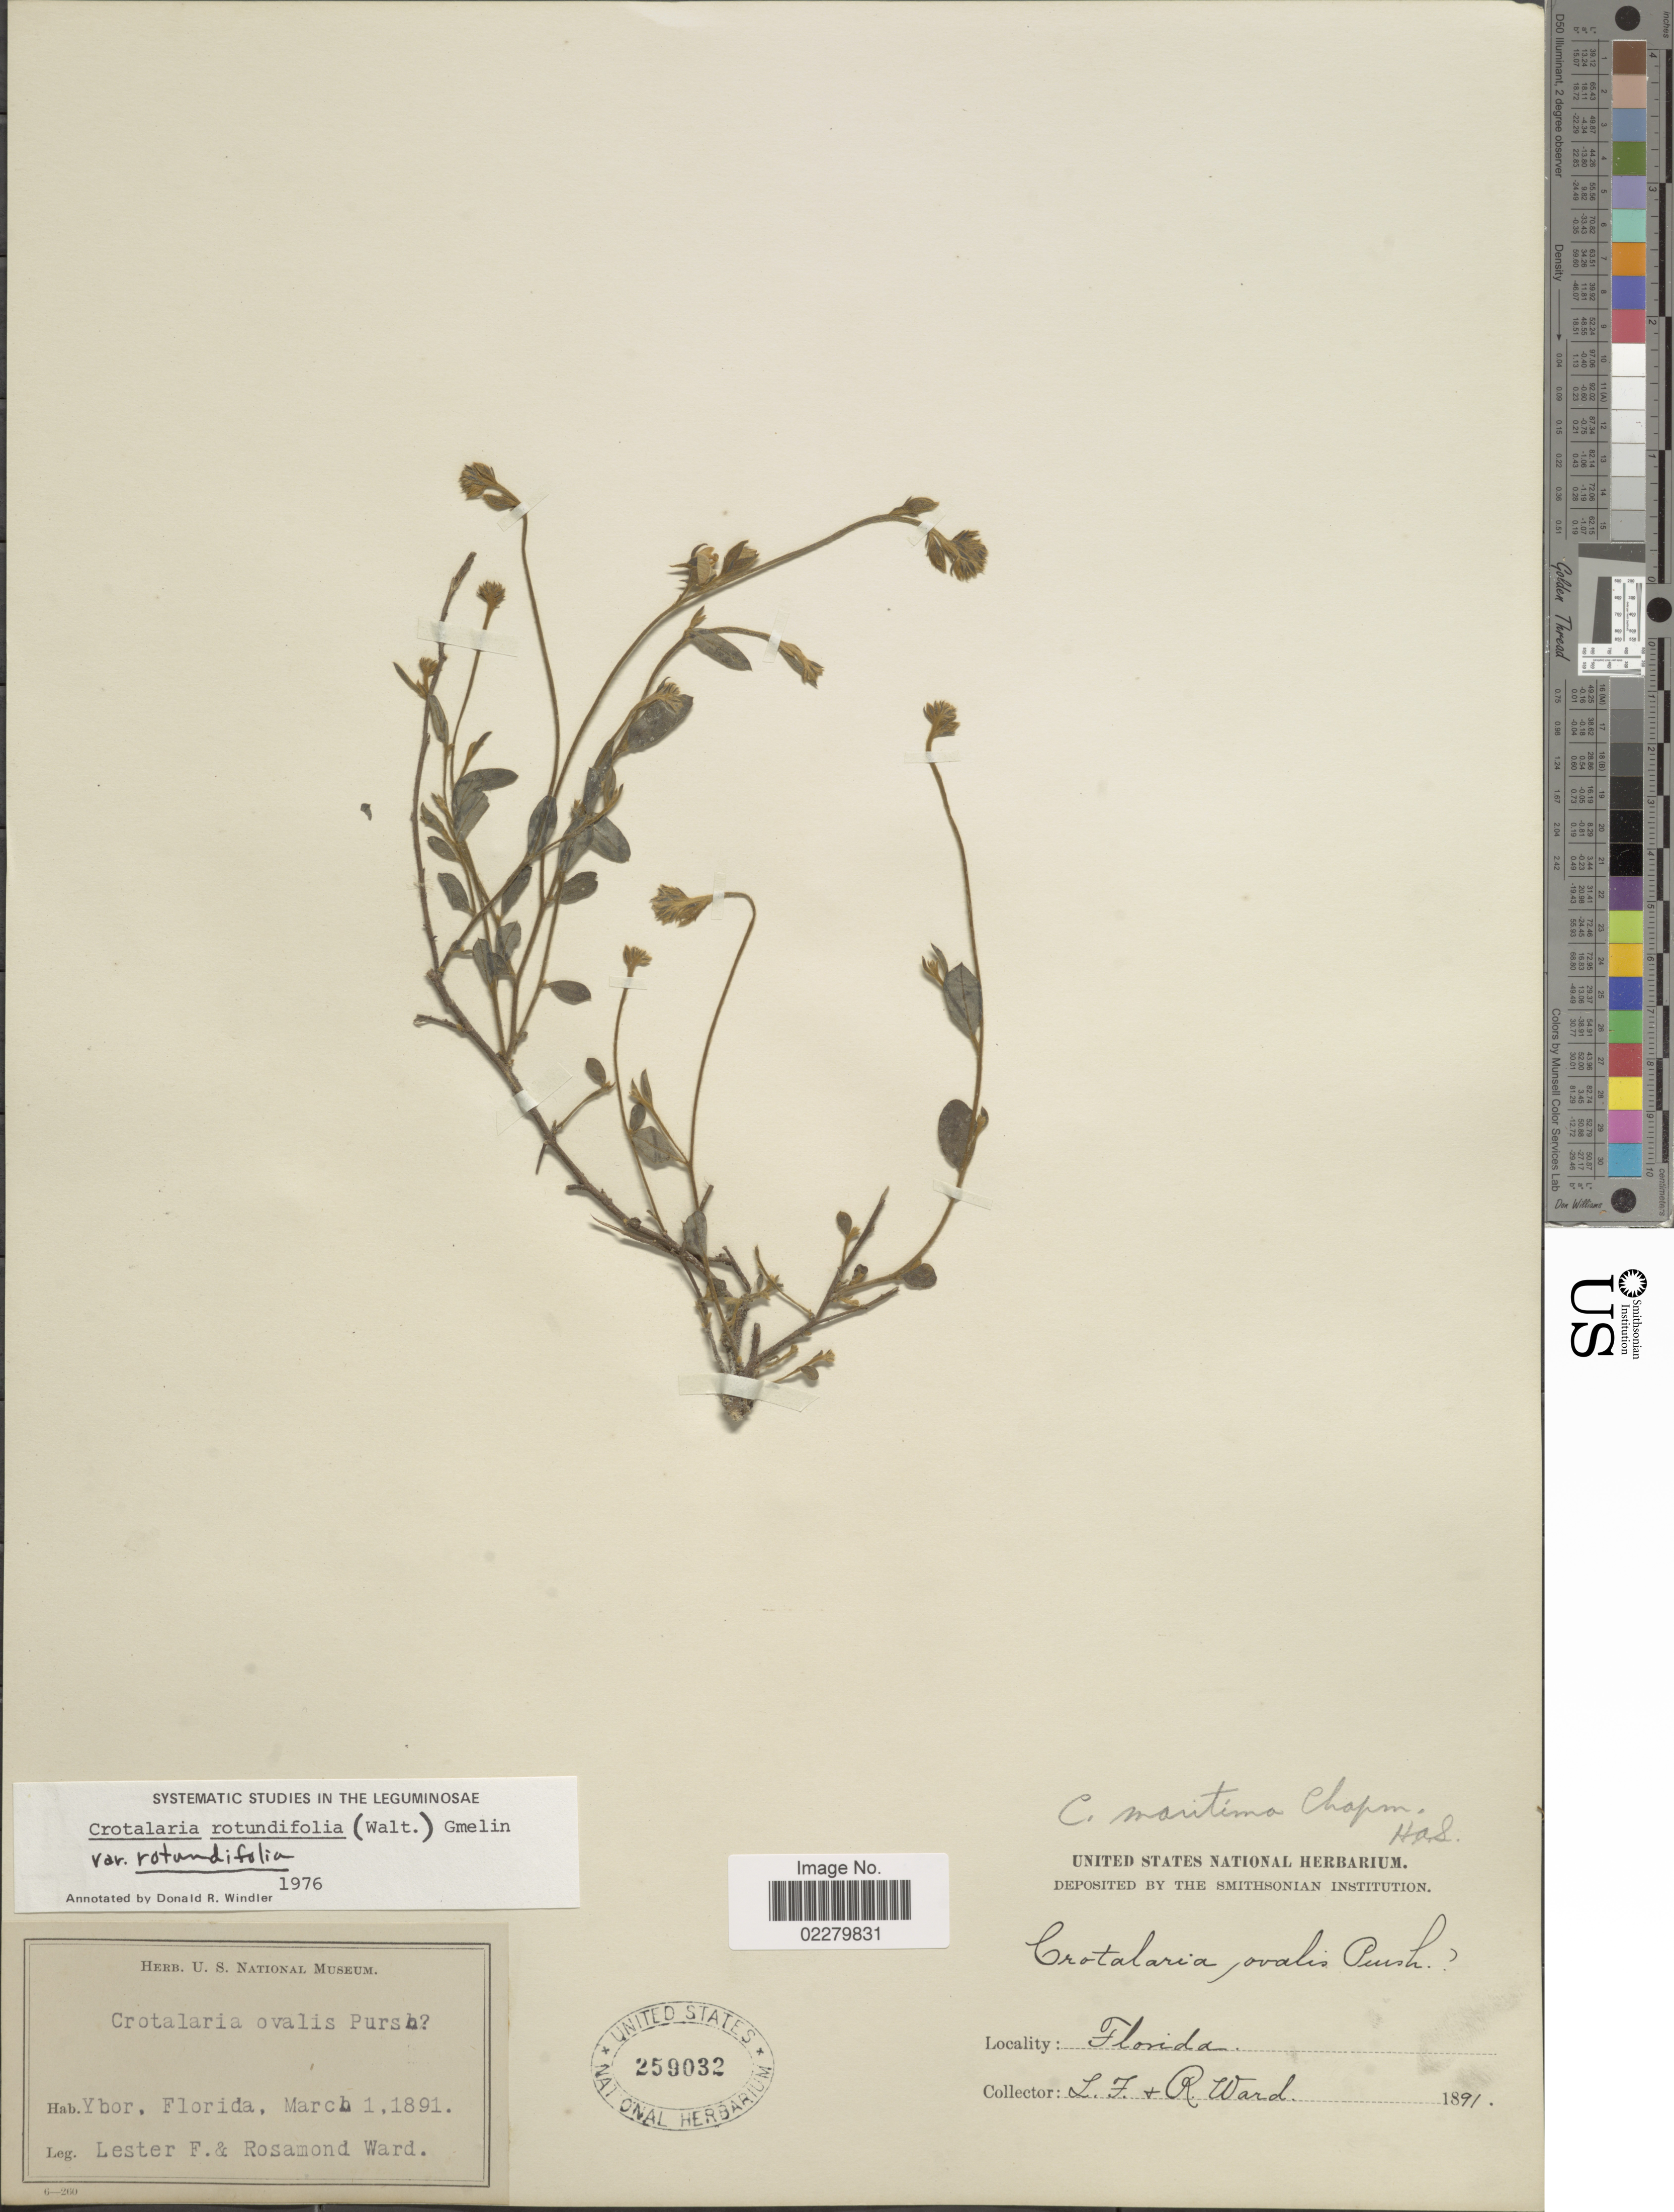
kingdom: Plantae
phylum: Tracheophyta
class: Magnoliopsida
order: Fabales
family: Fabaceae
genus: Crotalaria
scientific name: Crotalaria rotundifolia var. rotundifolia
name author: (Walter) J.F. Gmel.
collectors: L. F. Ward & R. Ward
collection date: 1891-03-01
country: United States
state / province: Florida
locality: Ybor, Florida.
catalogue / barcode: US 259032